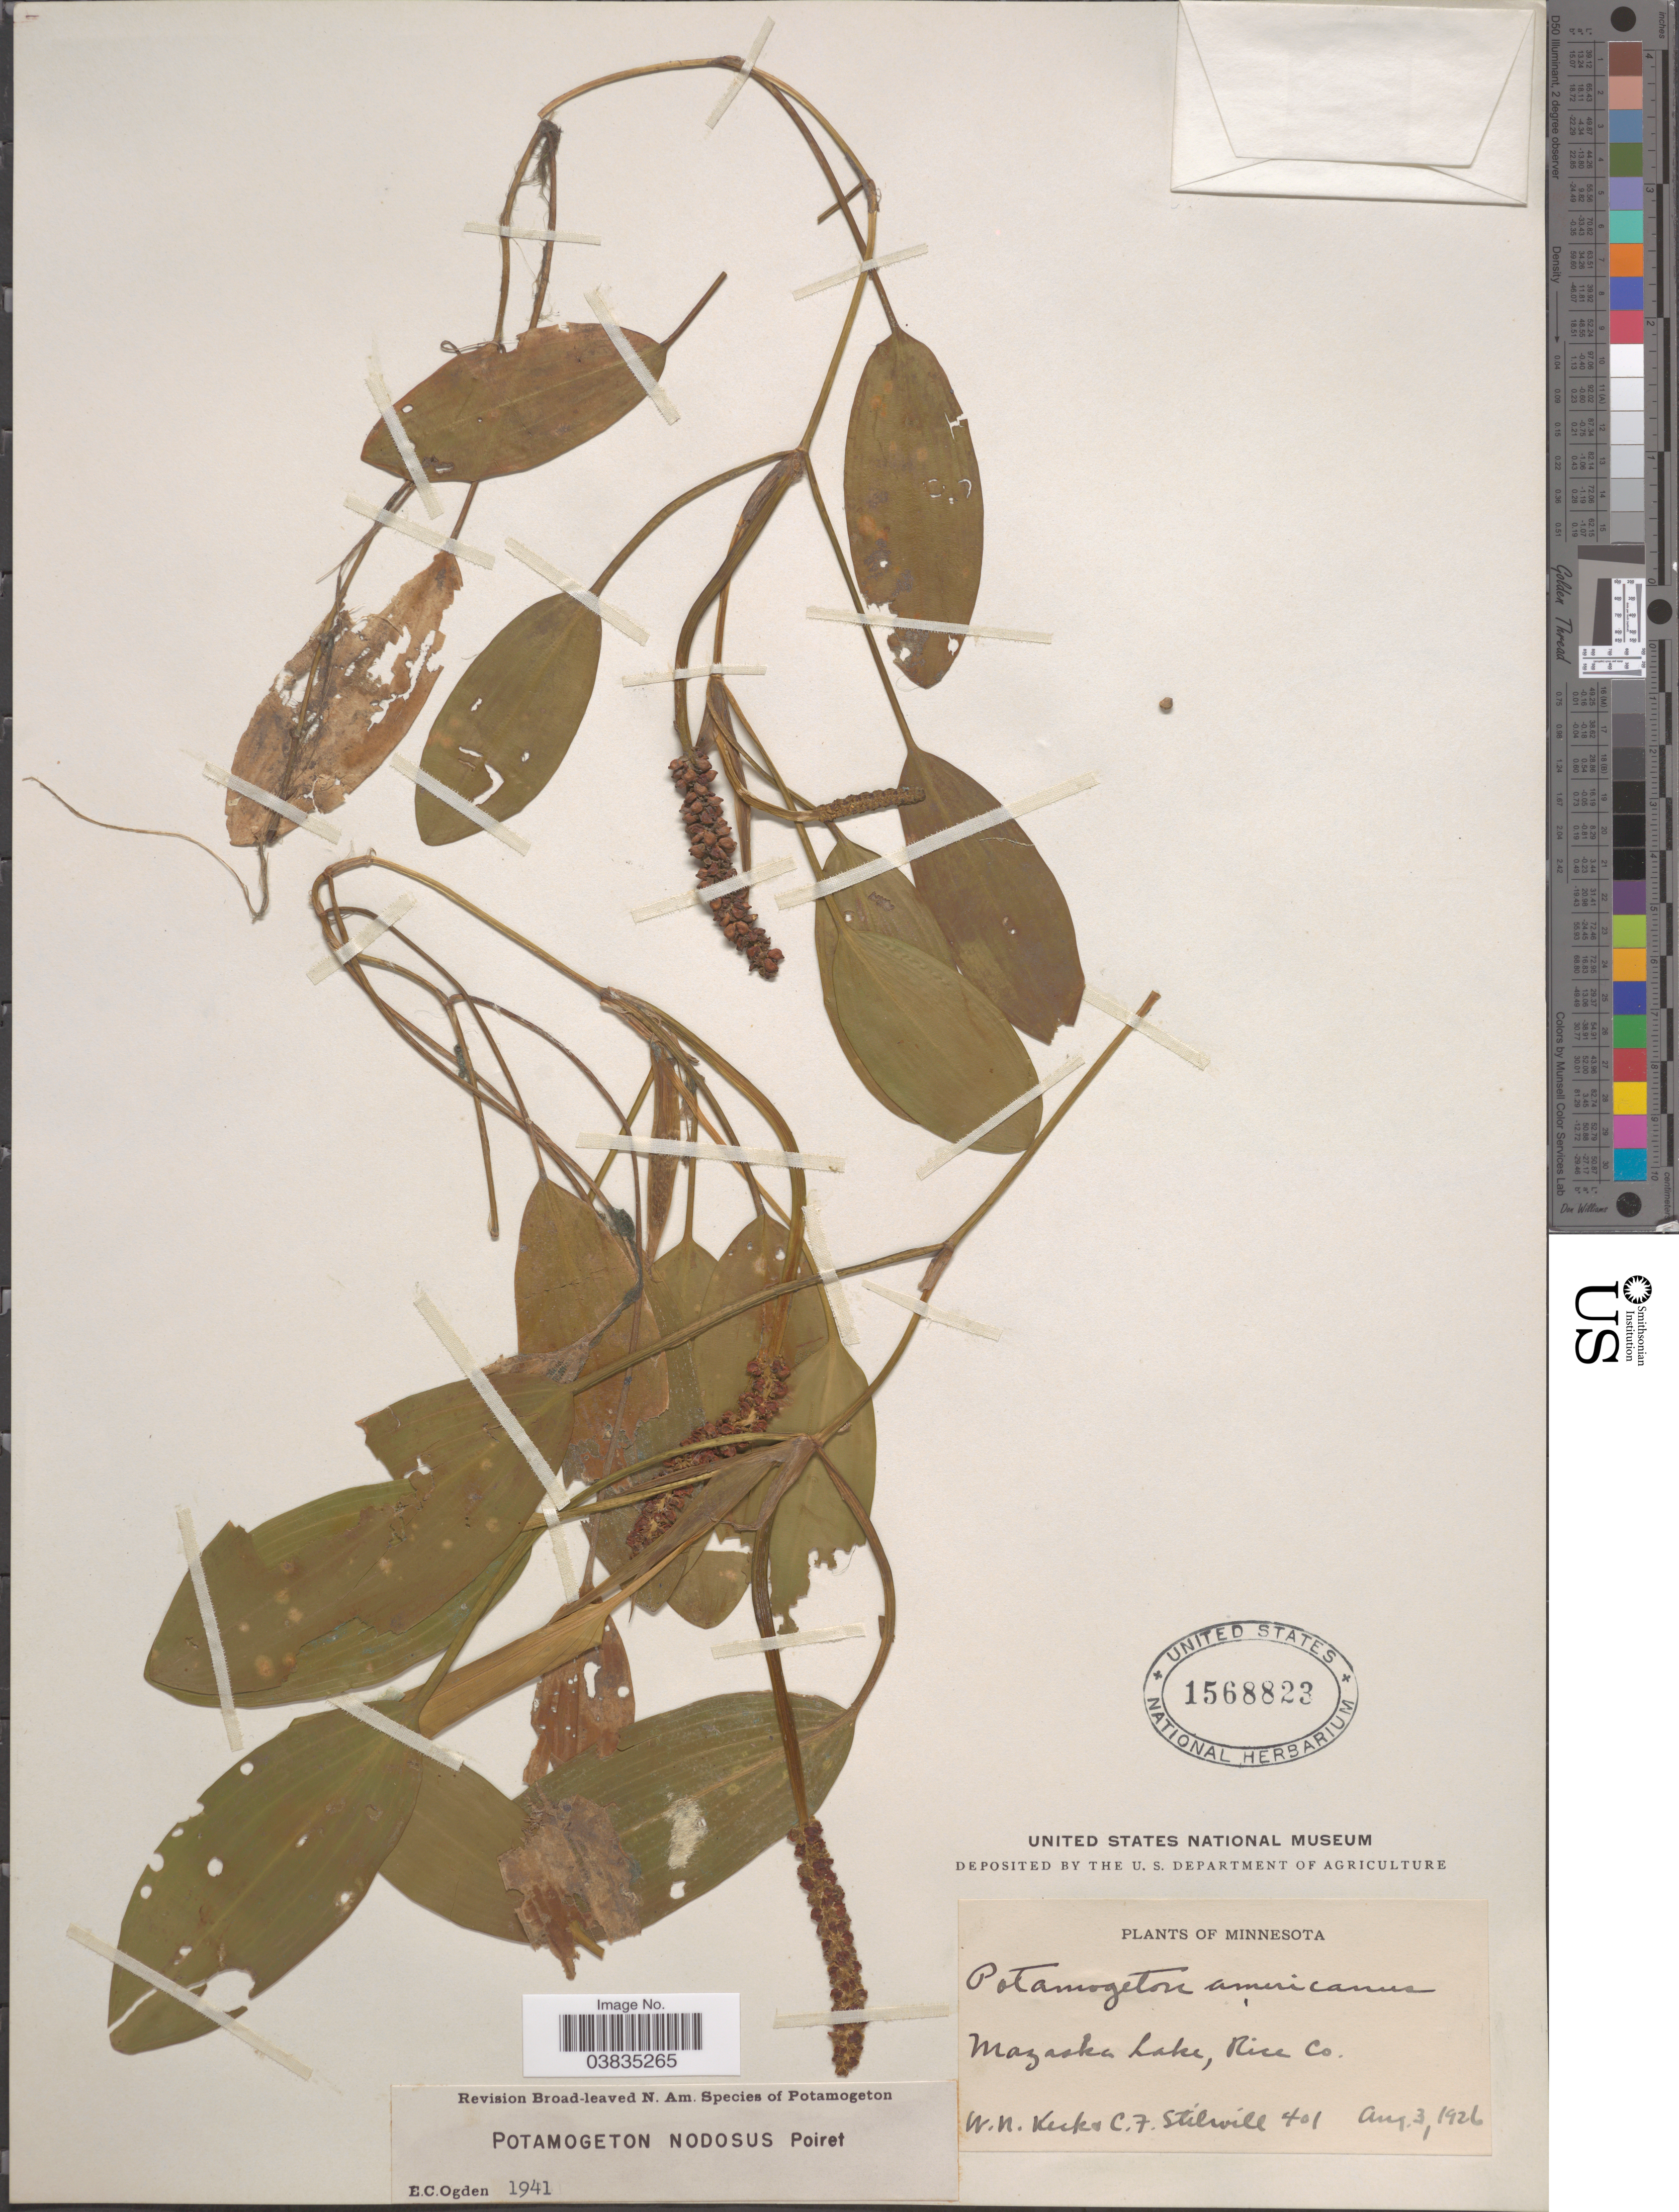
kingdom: Plantae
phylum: Tracheophyta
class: Liliopsida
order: Alismatales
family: Potamogetonaceae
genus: Potamogeton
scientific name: Potamogeton nodosus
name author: Poir.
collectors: W. Keck & C. Stilwill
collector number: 401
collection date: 1926-08-03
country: United States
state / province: Minnesota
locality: Mazaska Lake, Rice Co.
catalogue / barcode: US 1568823